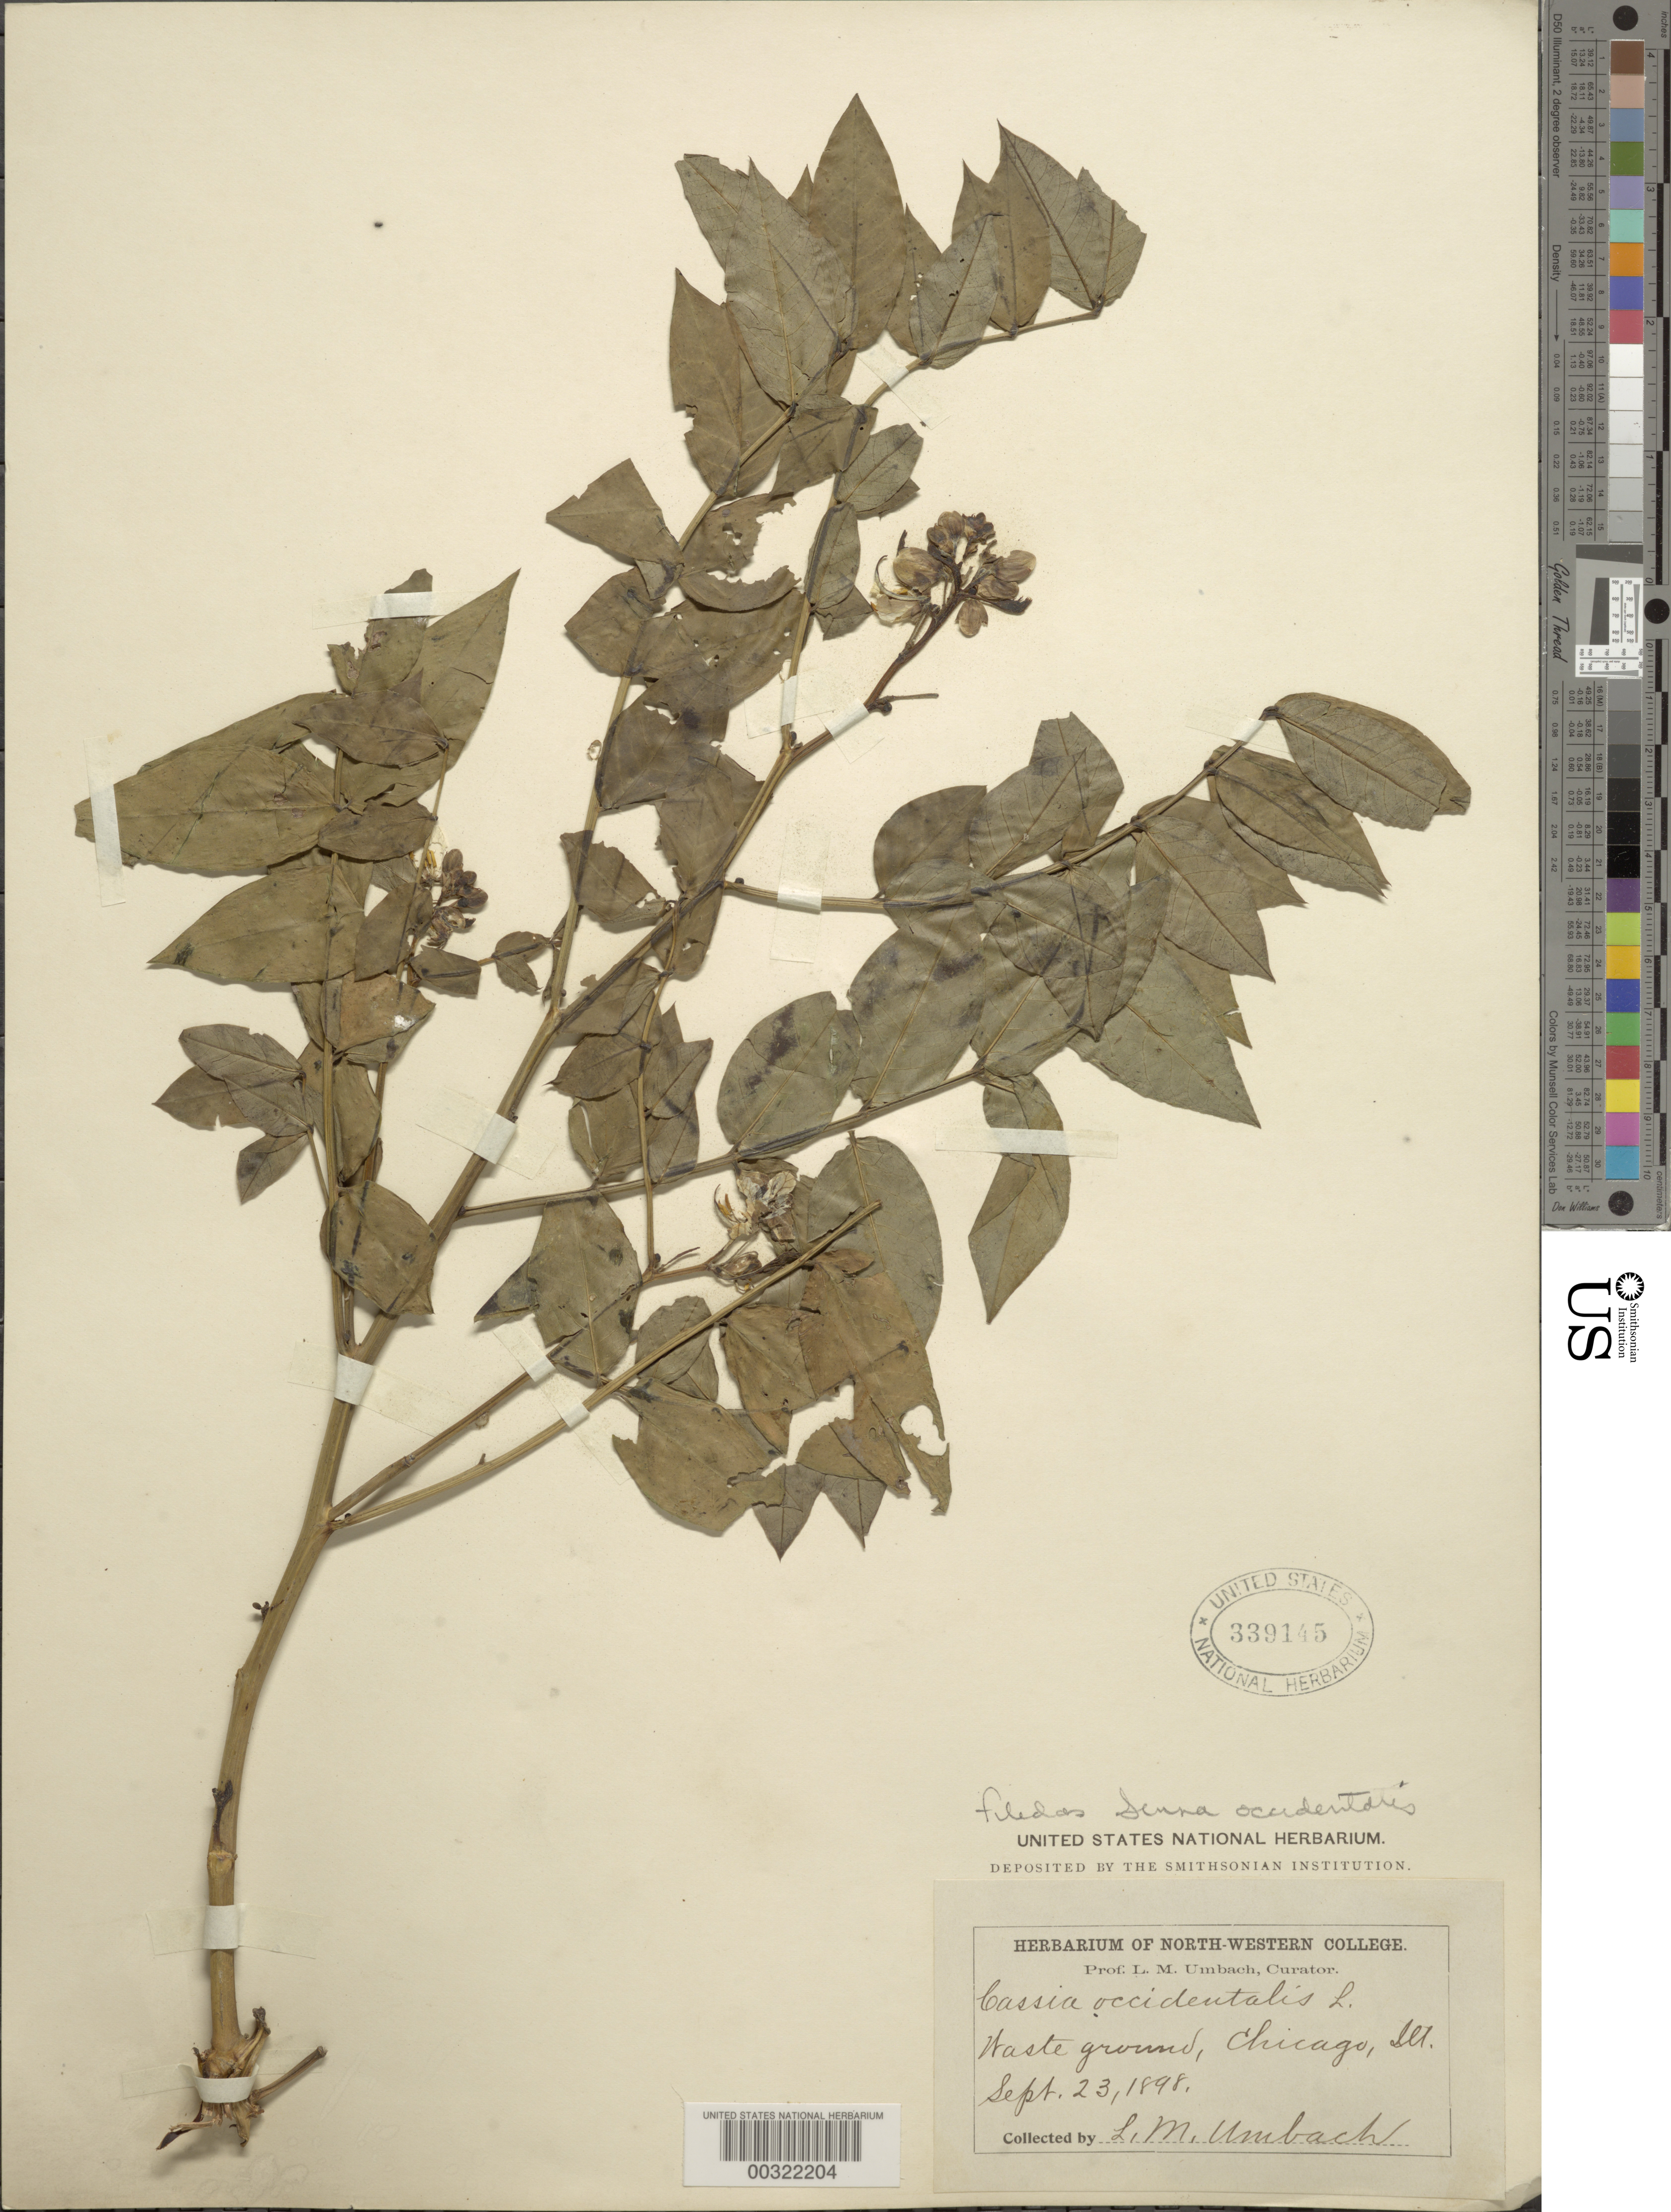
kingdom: Plantae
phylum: Tracheophyta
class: Magnoliopsida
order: Fabales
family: Fabaceae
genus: Senna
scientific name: Senna occidentalis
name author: (L.) Link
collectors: L. M. Umbach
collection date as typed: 23 Sep 1898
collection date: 1898-09-23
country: United States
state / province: Illinois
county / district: Cook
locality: Chicago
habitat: Waste ground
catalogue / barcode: US 339145